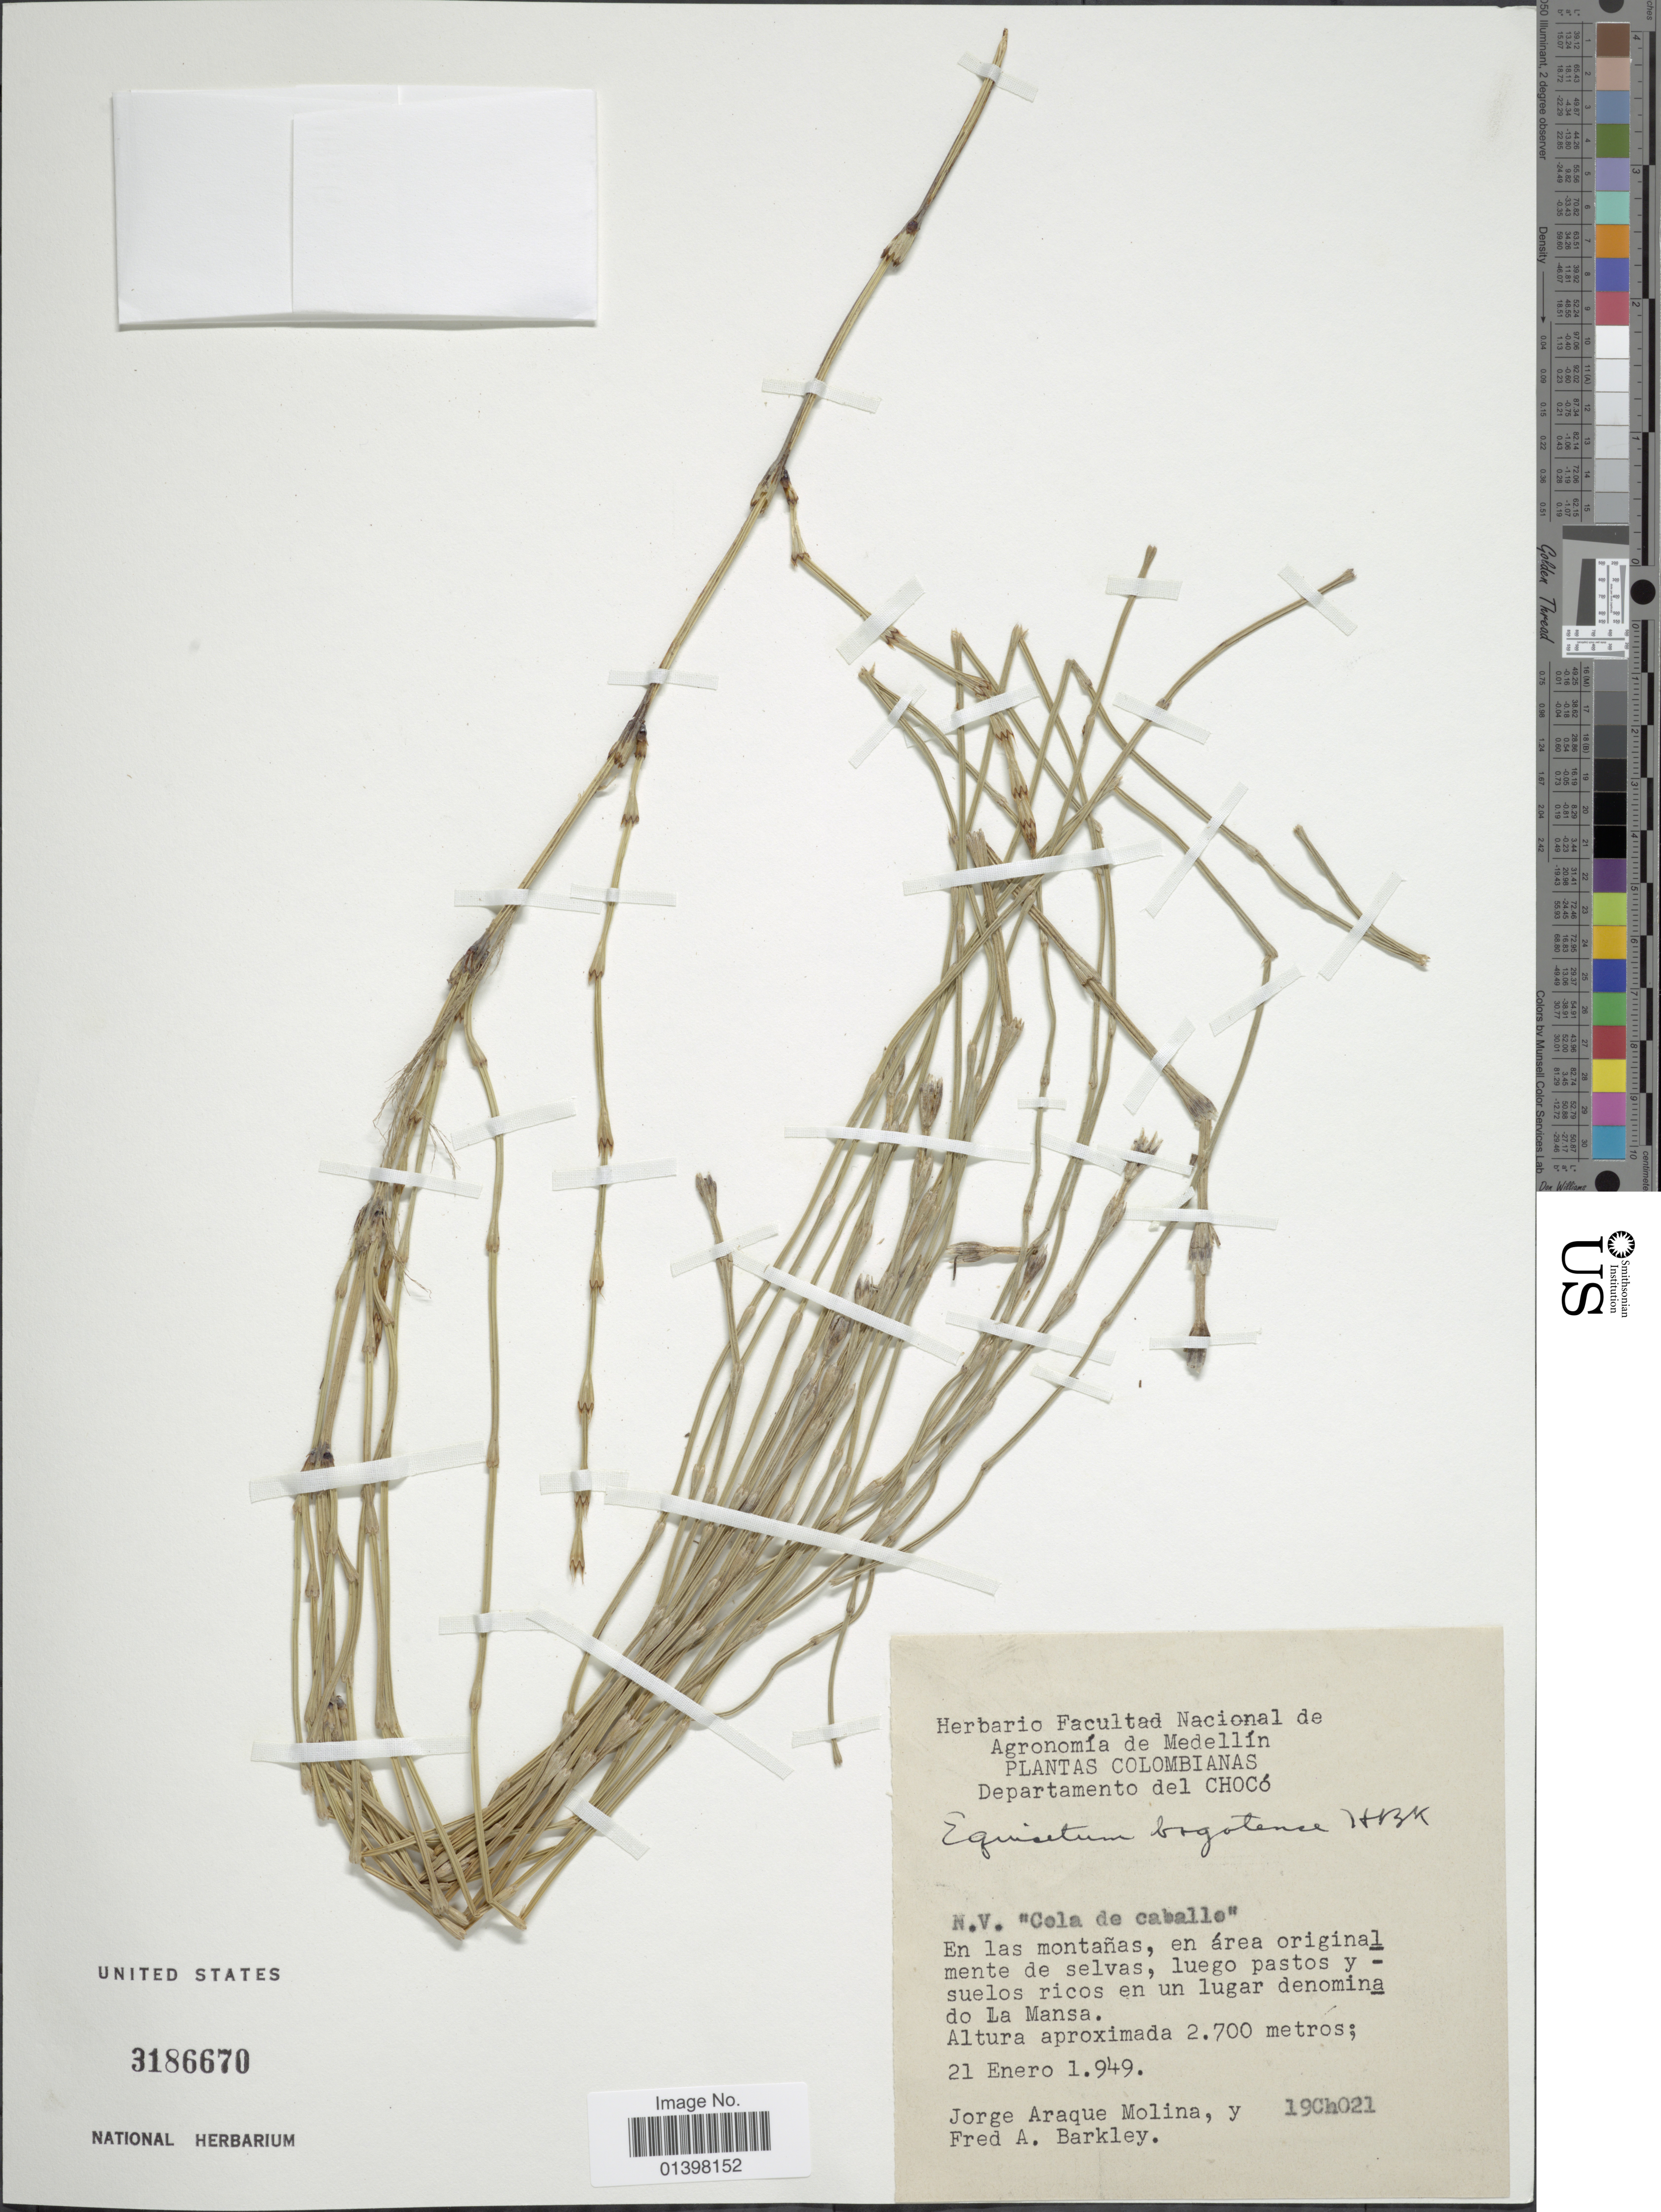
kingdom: Plantae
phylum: Tracheophyta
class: Polypodiopsida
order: Equisetales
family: Equisetaceae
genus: Equisetum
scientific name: Equisetum bogotense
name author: Kunth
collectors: J. A. Molina & F. A. Barkley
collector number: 19CH021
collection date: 1949-01-21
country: Colombia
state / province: Chocó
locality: En las montañas, en área original mente de selvas, luego pastos y suelos ricos en un lugar denomina do La Mansa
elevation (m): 2700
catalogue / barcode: US 3186670